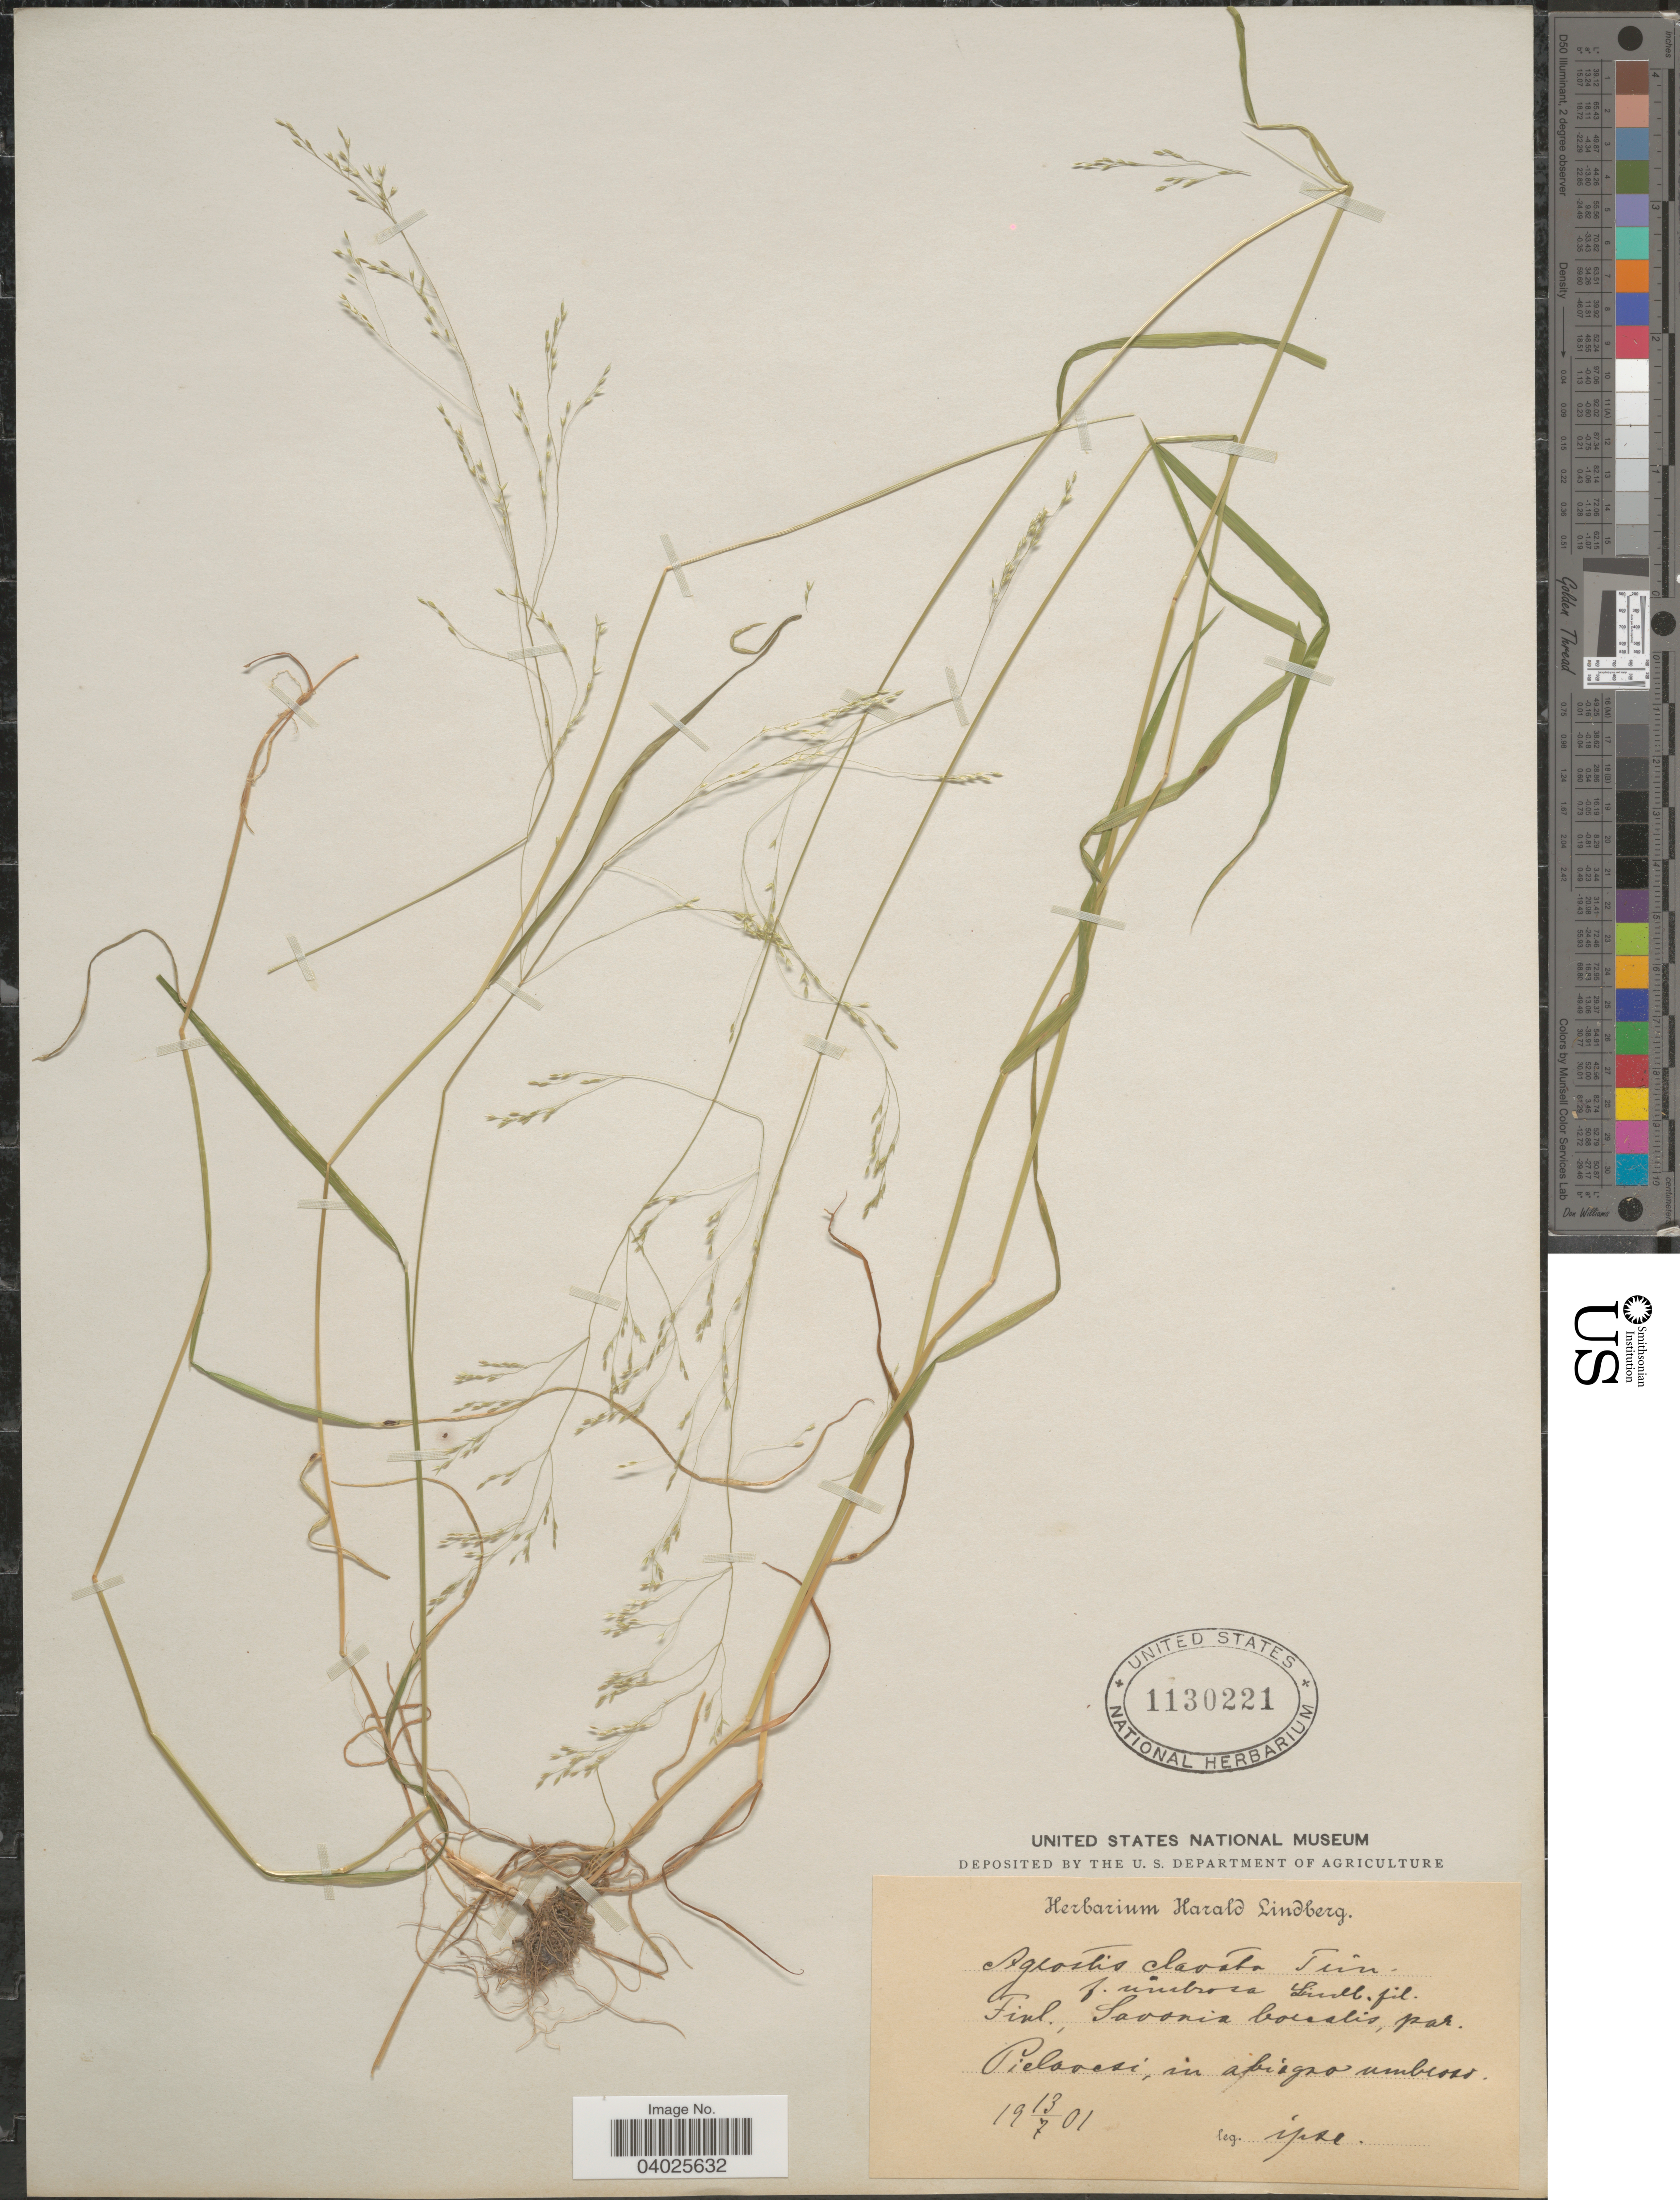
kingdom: Plantae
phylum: Tracheophyta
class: Liliopsida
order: Poales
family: Poaceae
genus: Agrostis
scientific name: Agrostis clavata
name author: Trin.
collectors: H. Lindberg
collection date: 1901-07-13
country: Finland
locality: Savonia borealis, par. Pielavesi, in abiegno umbrosis.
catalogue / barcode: US 1130221